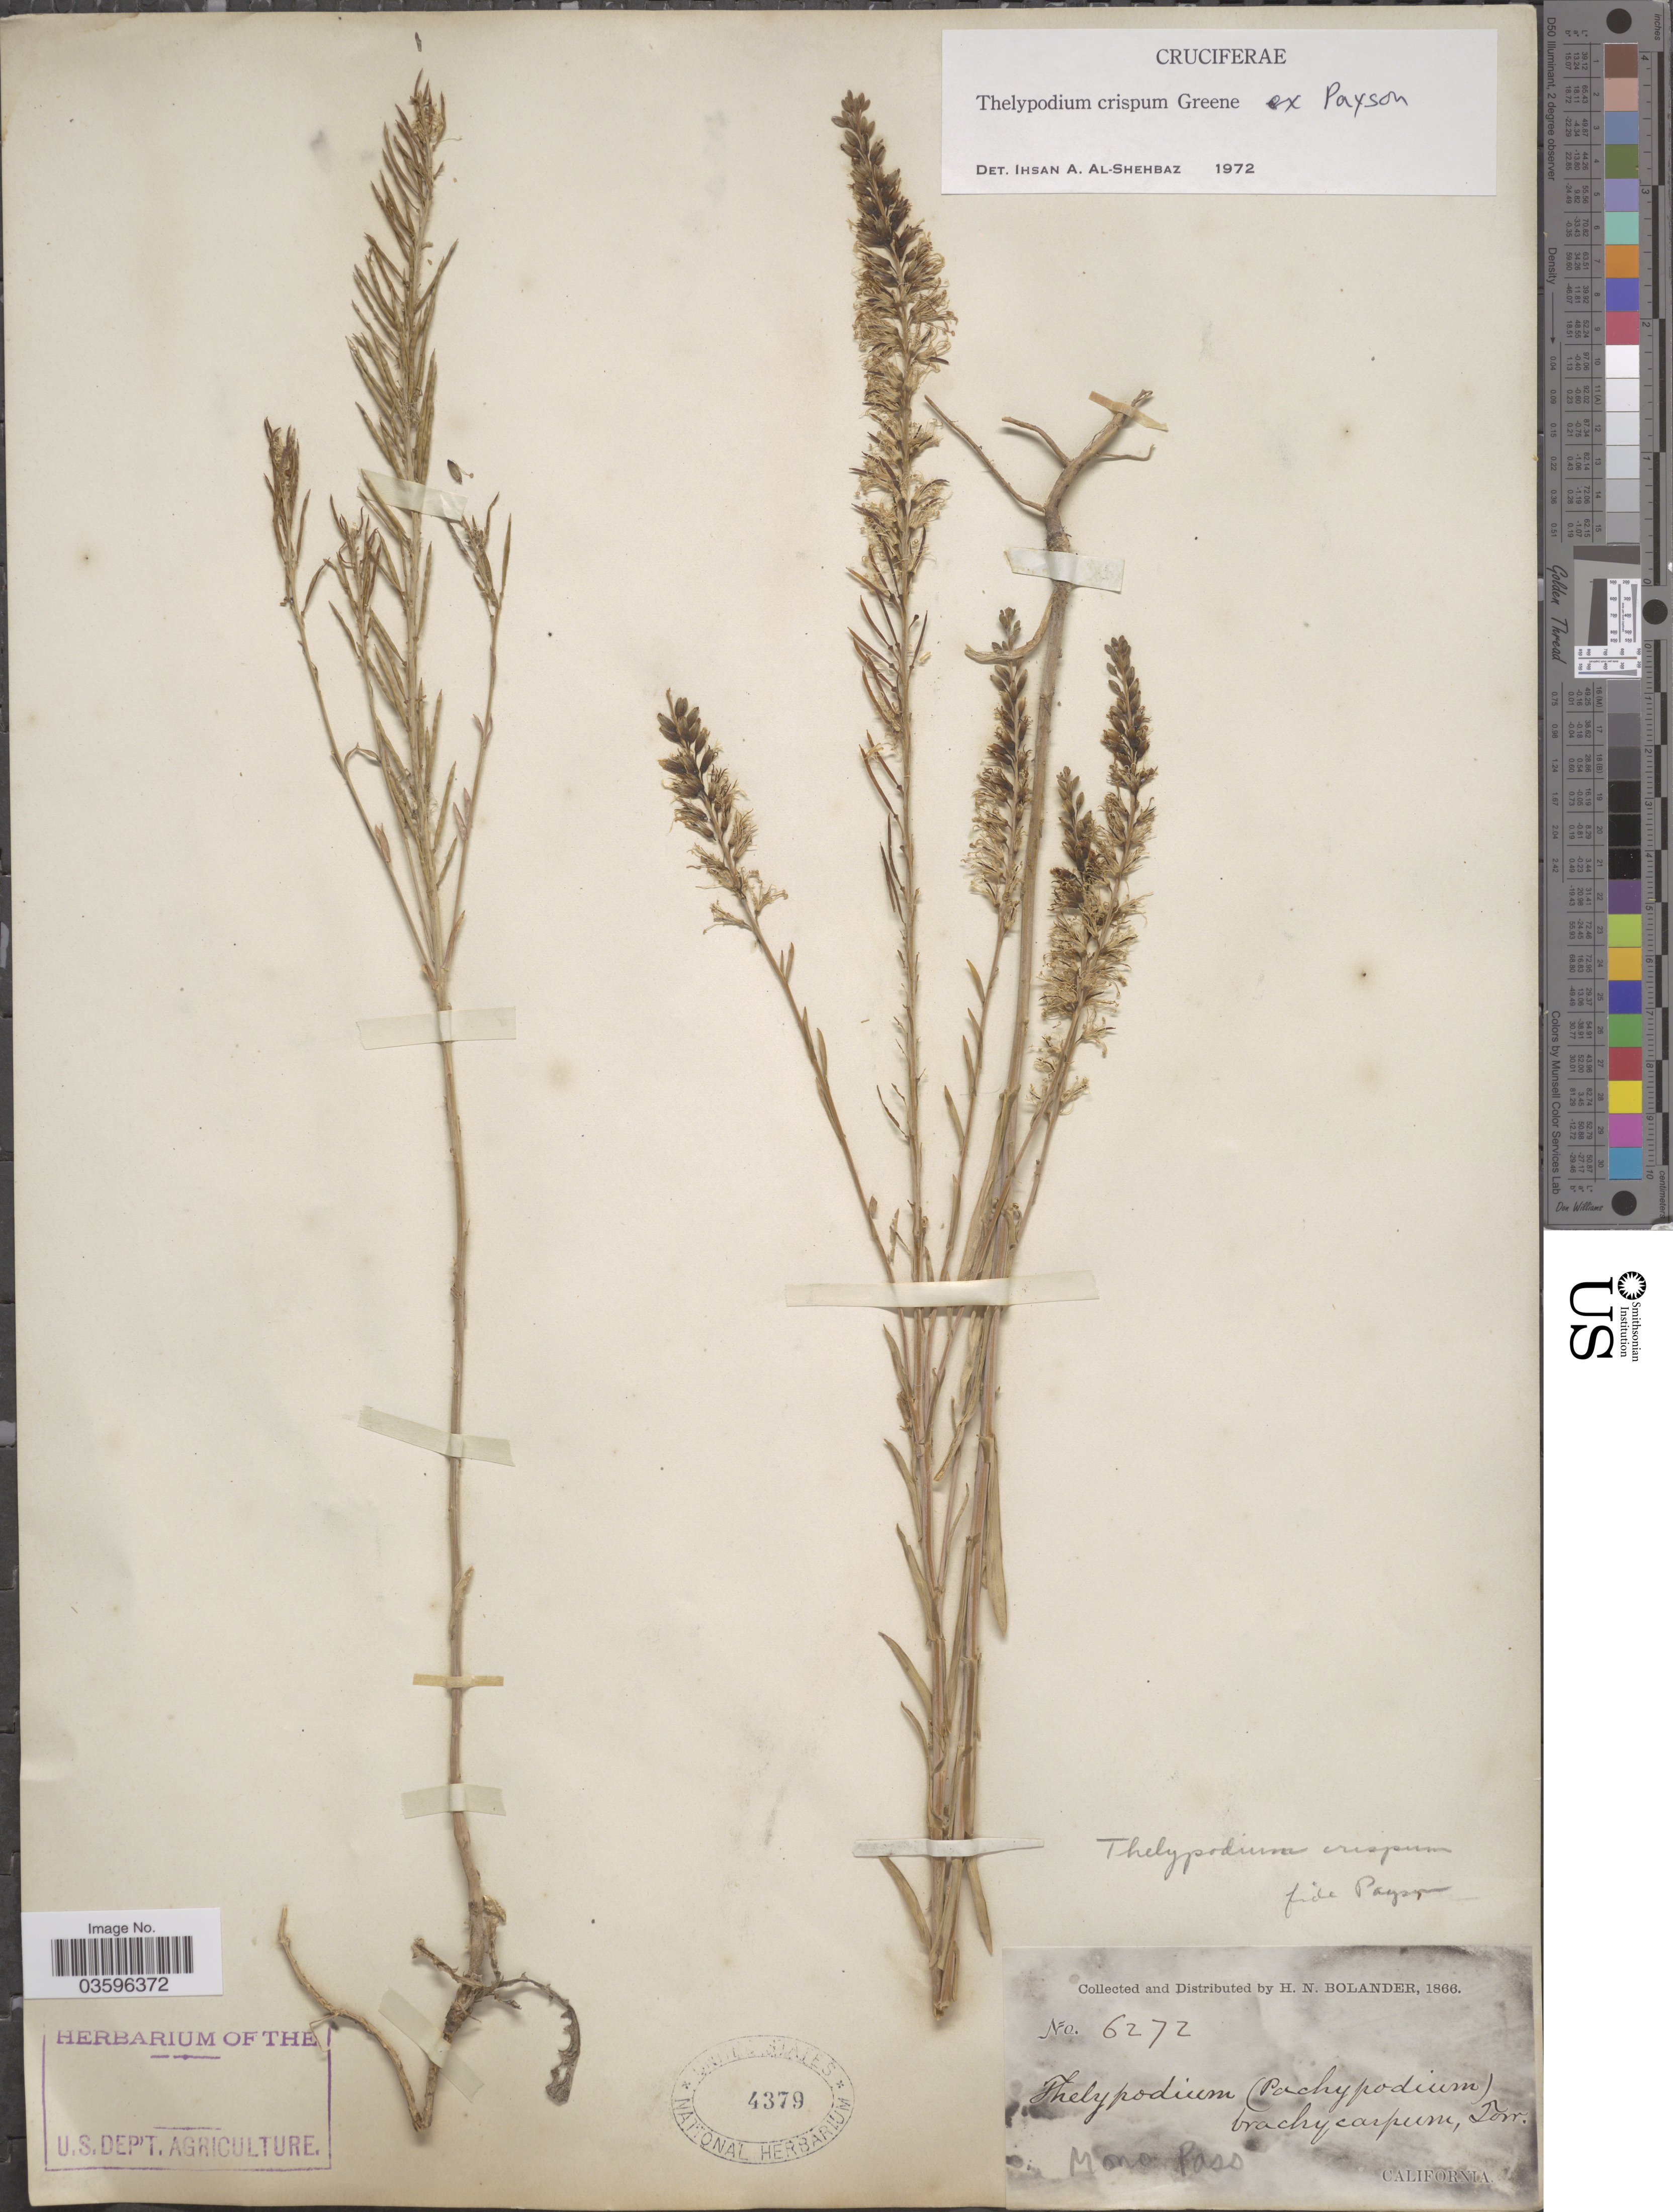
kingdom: Plantae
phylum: Tracheophyta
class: Magnoliopsida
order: Brassicales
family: Brassicaceae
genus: Thelypodium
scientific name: Thelypodium crispum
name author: Greene ex Payson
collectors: H. Bolander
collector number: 6272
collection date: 1866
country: United States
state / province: California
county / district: Mono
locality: Mono Pass.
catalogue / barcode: US 4379